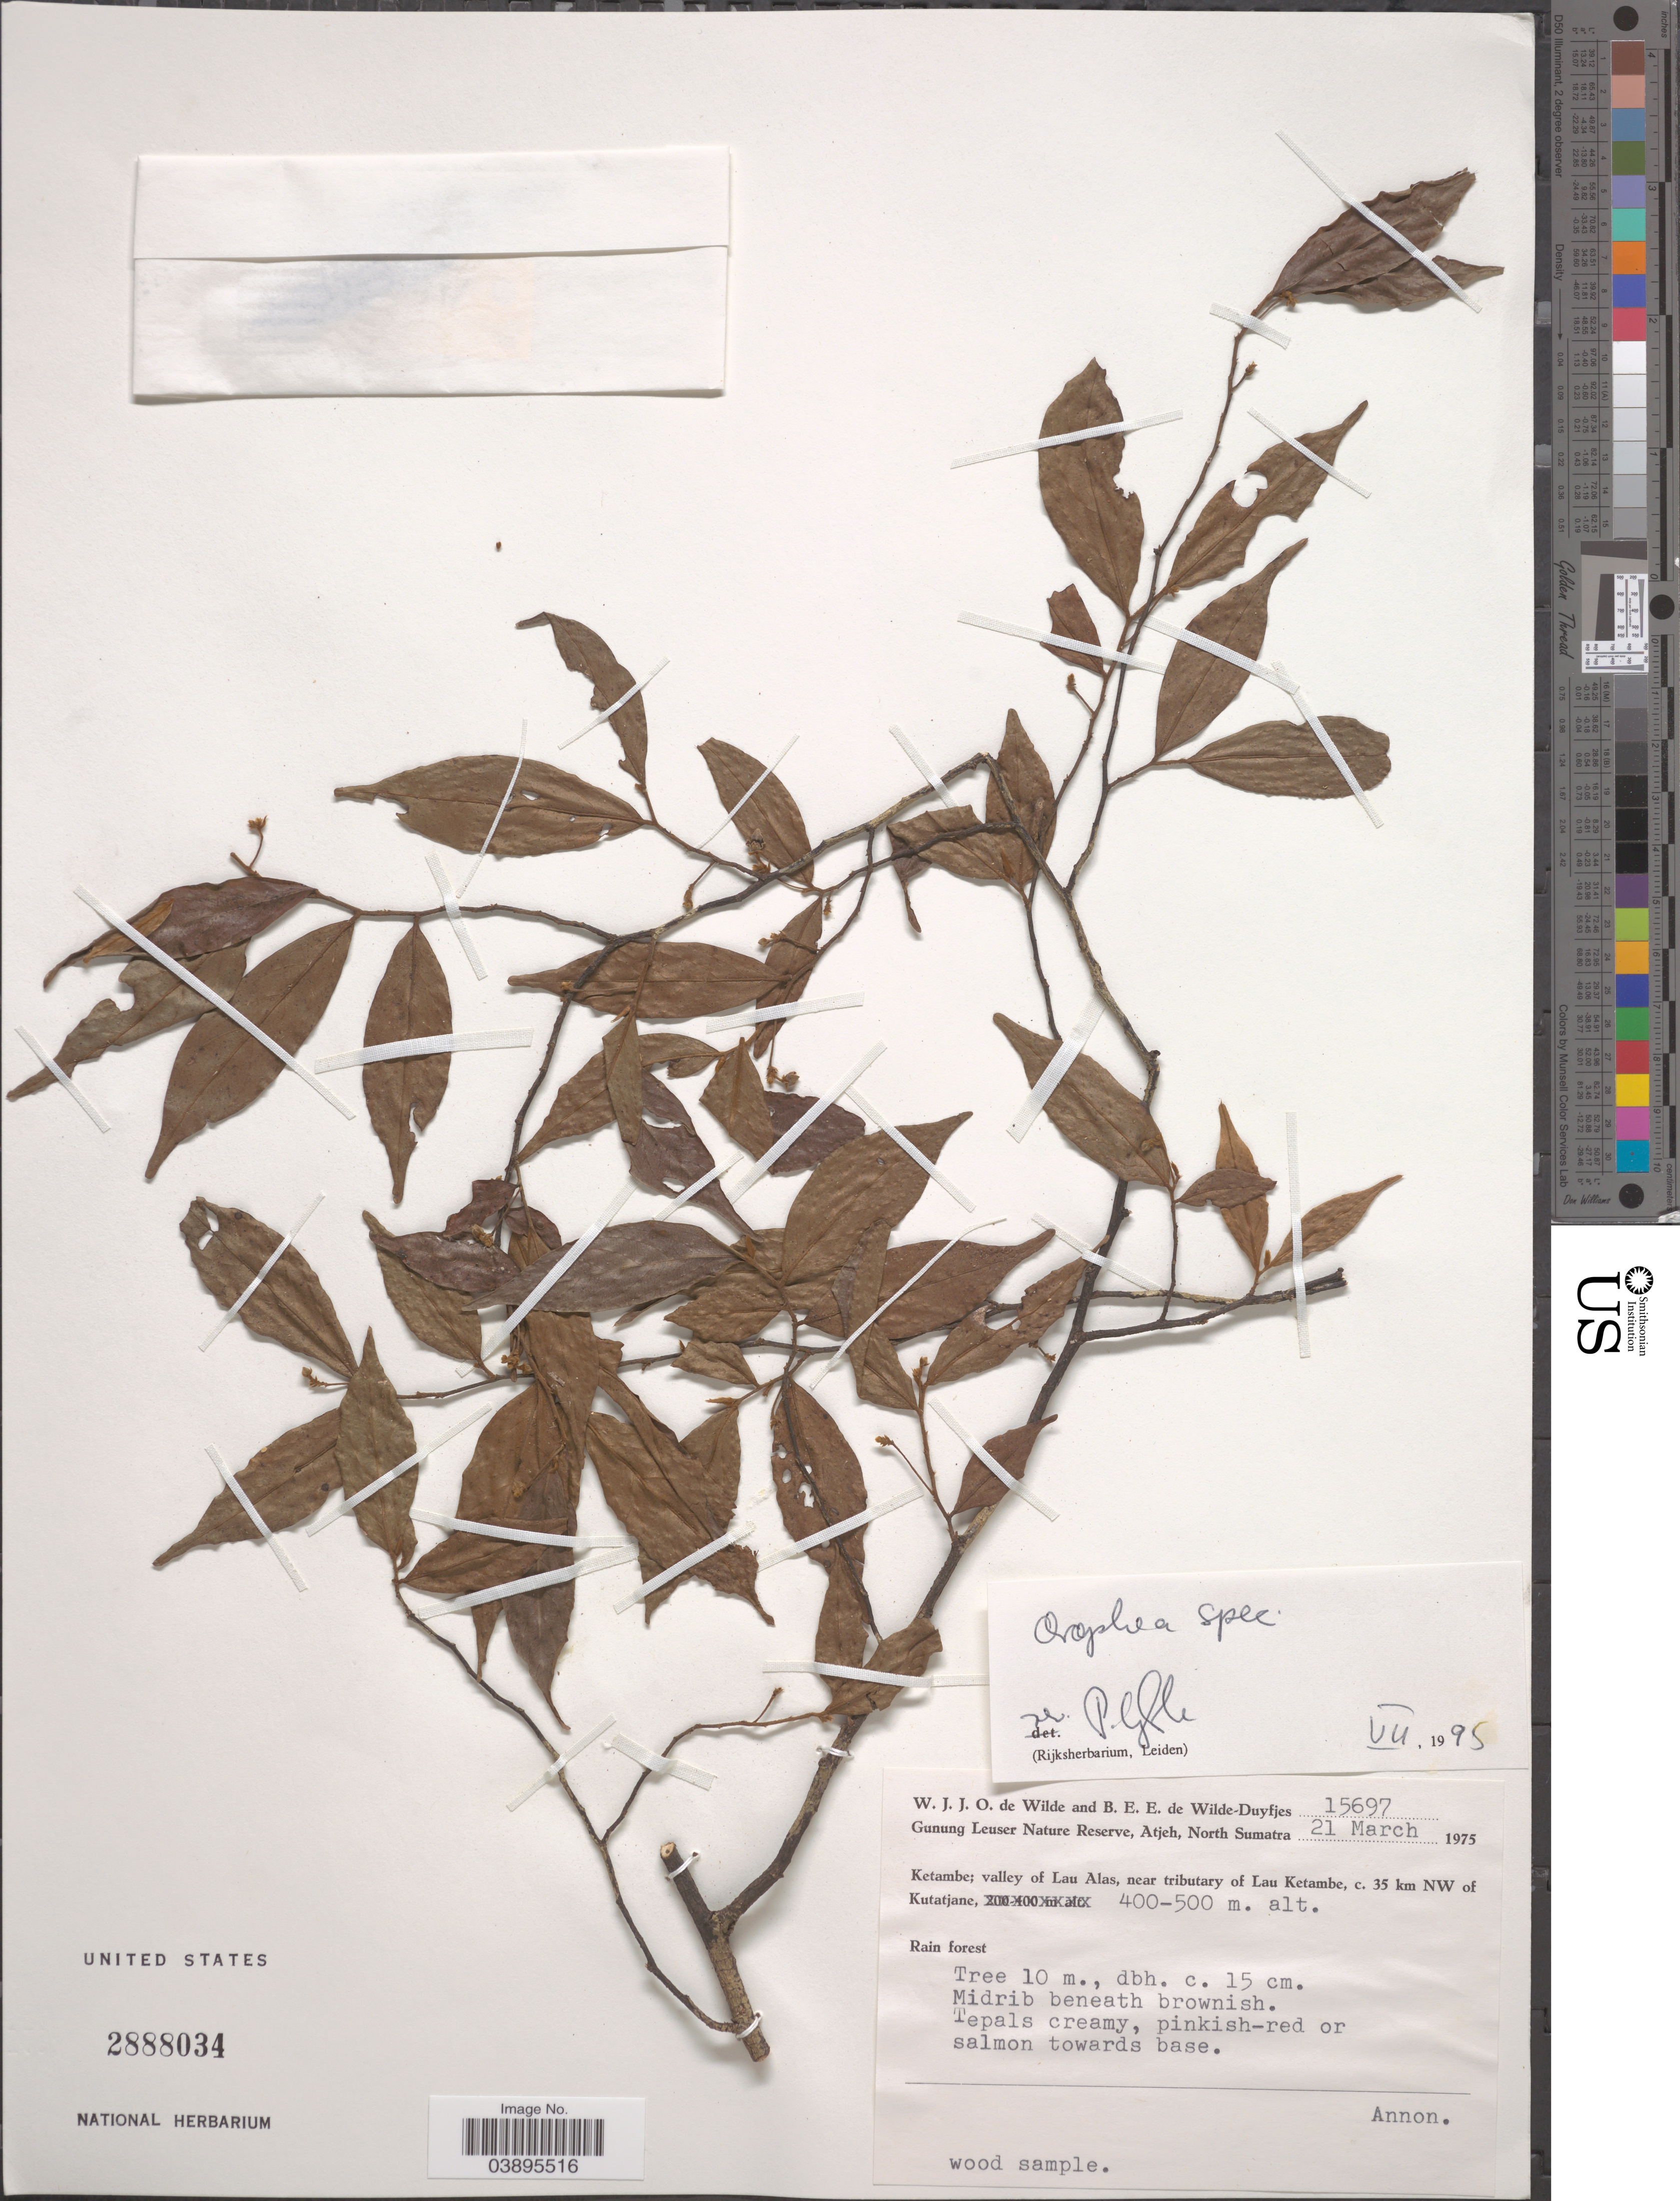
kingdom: Plantae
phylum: Tracheophyta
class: Magnoliopsida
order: Magnoliales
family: Annonaceae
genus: Orophea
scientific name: Orophea sp.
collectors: W. J. de Wilde & B. E. de Wilde-Duyfjes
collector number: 15697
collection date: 1975-03-21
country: Indonesia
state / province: Sumatra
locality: Gunung Leuser Nature Reserve, Atjeh, North Sumatra. Ketambe; valley of Lau Alas, near tributary of Lau Ketambe, c. 35 km NW of Kutatjane.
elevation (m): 400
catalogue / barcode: US 2888034